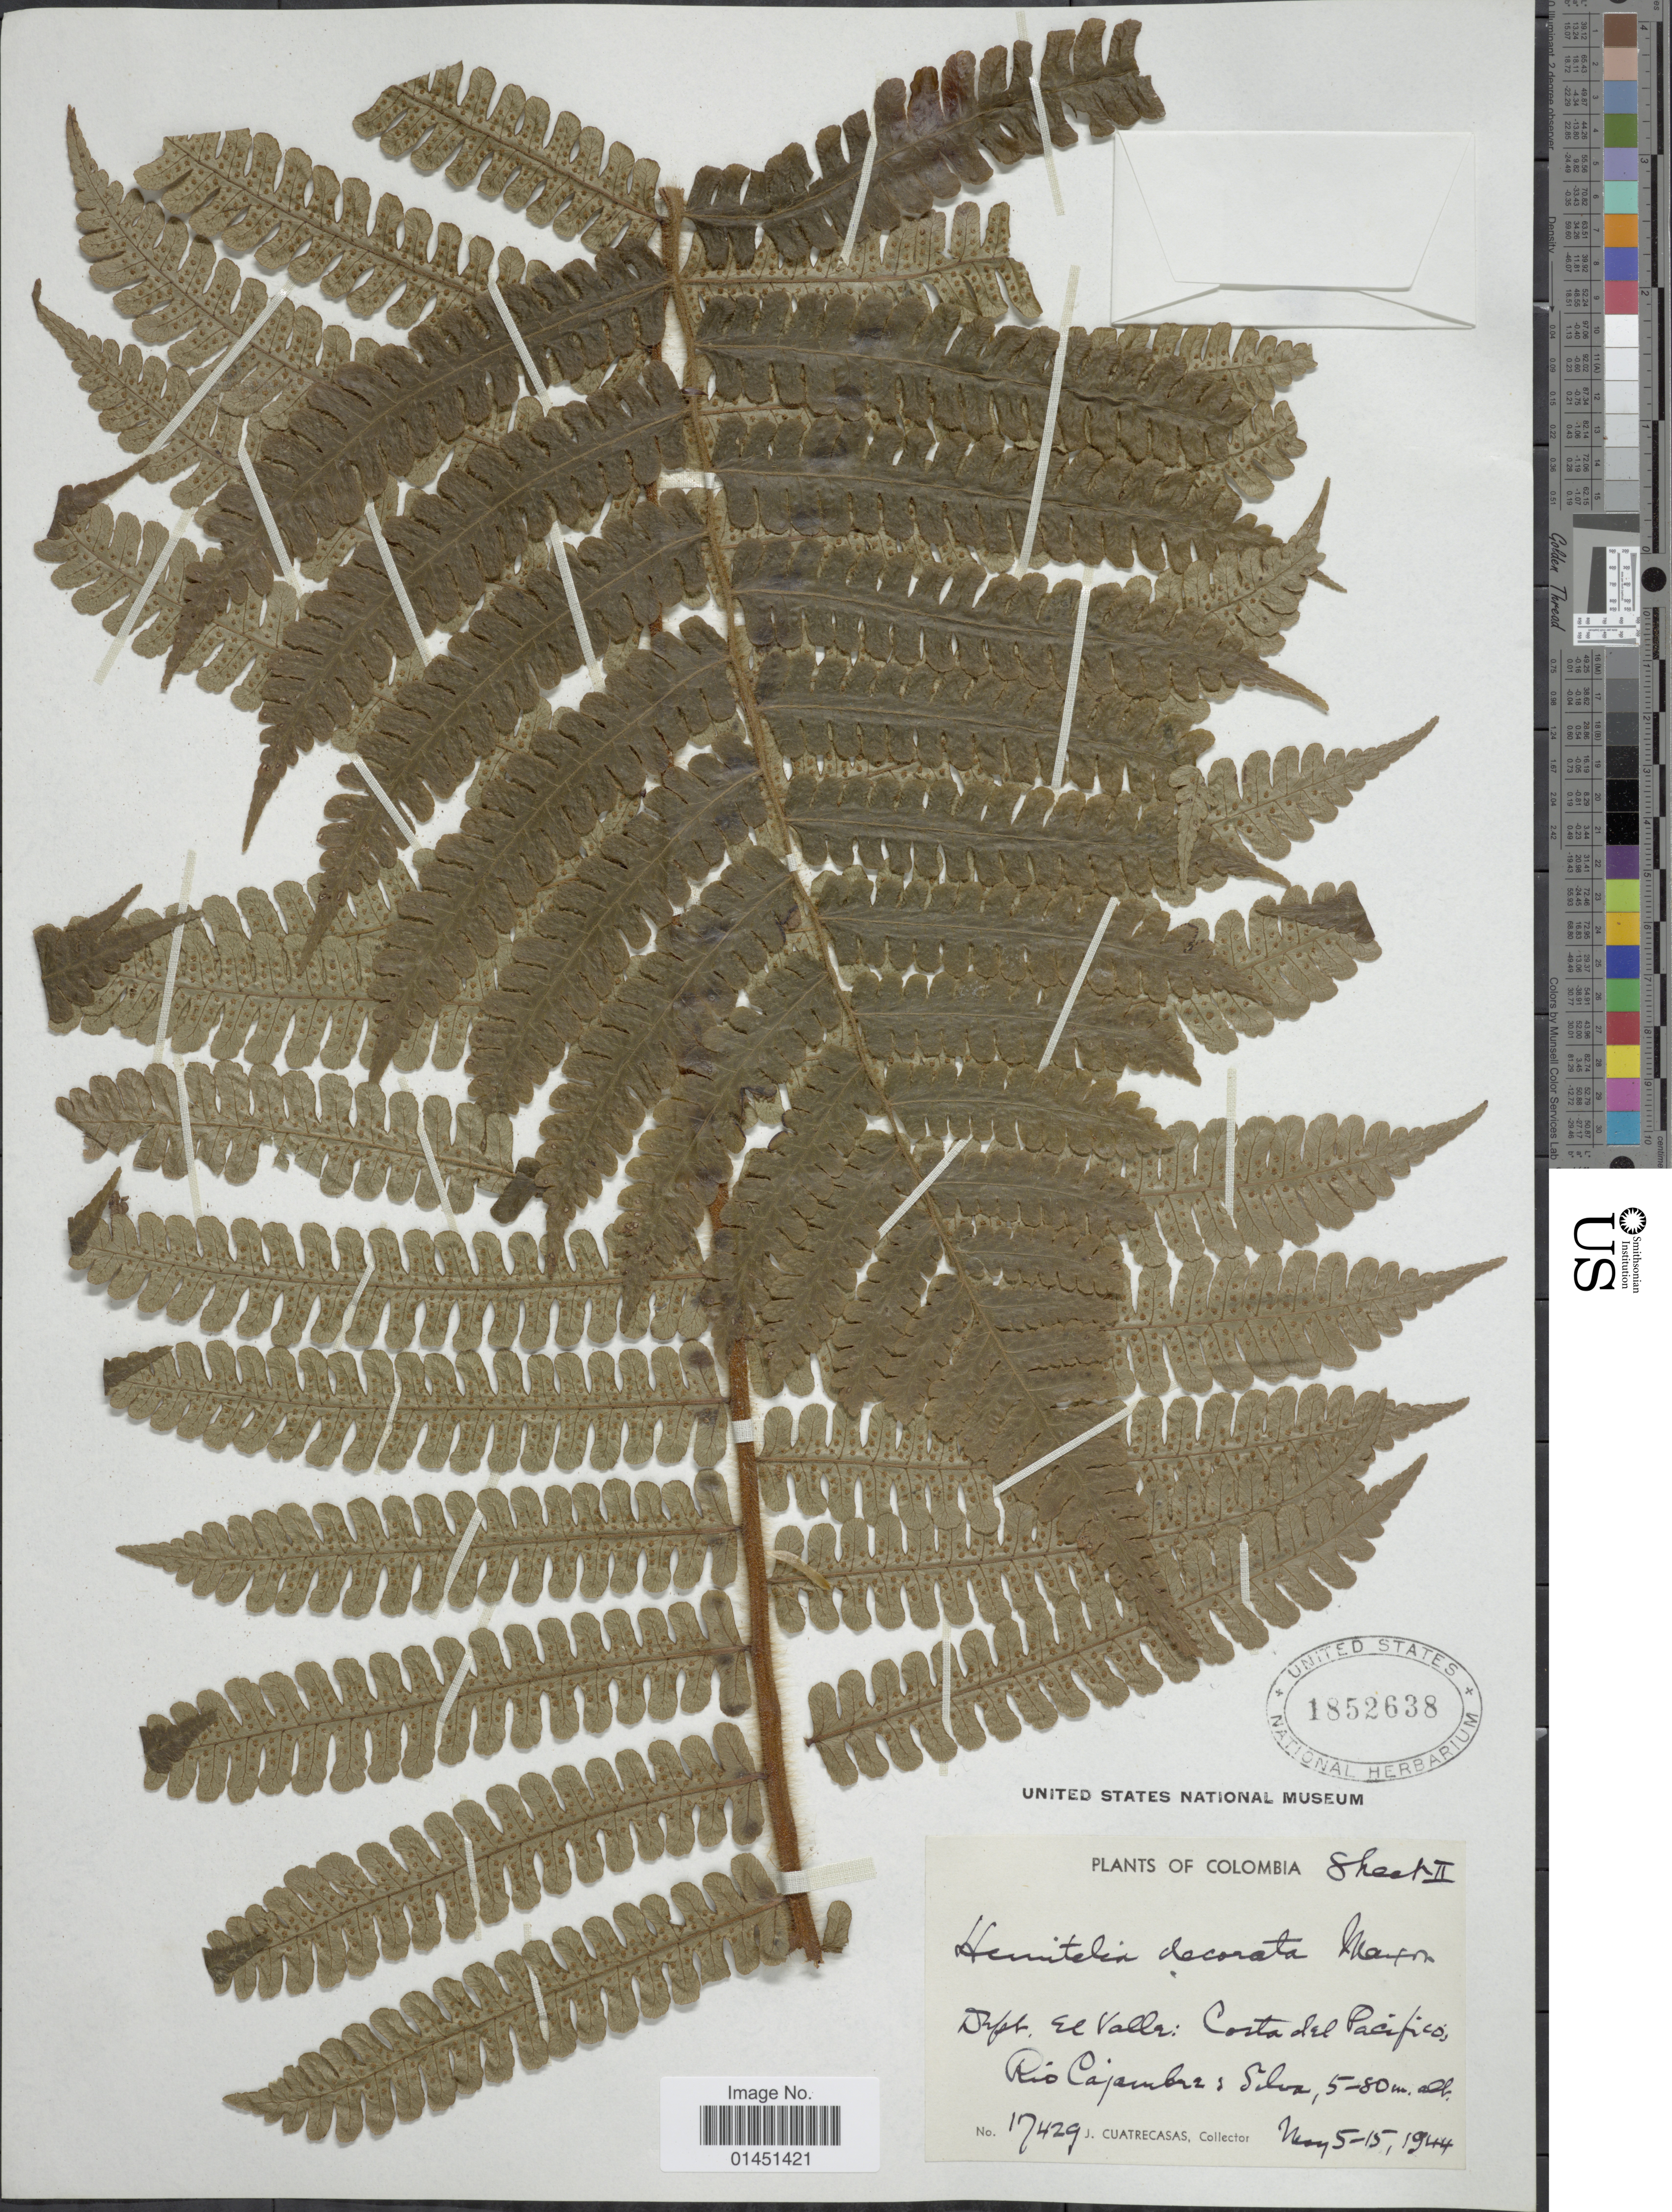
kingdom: Plantae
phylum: Tracheophyta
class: Polypodiopsida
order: Cyatheales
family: Cyatheaceae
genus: Cyathea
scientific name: Cyathea decorata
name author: (Maxon) R.M. Tryon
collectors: J. Cuatrecasas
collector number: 17429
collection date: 1944-05-05/1944-05-15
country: Colombia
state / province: Valle del Cauca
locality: Dept. El Valle: Costa del Pacifico; Rio Cajambre; Silva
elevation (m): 5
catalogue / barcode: US 1852638